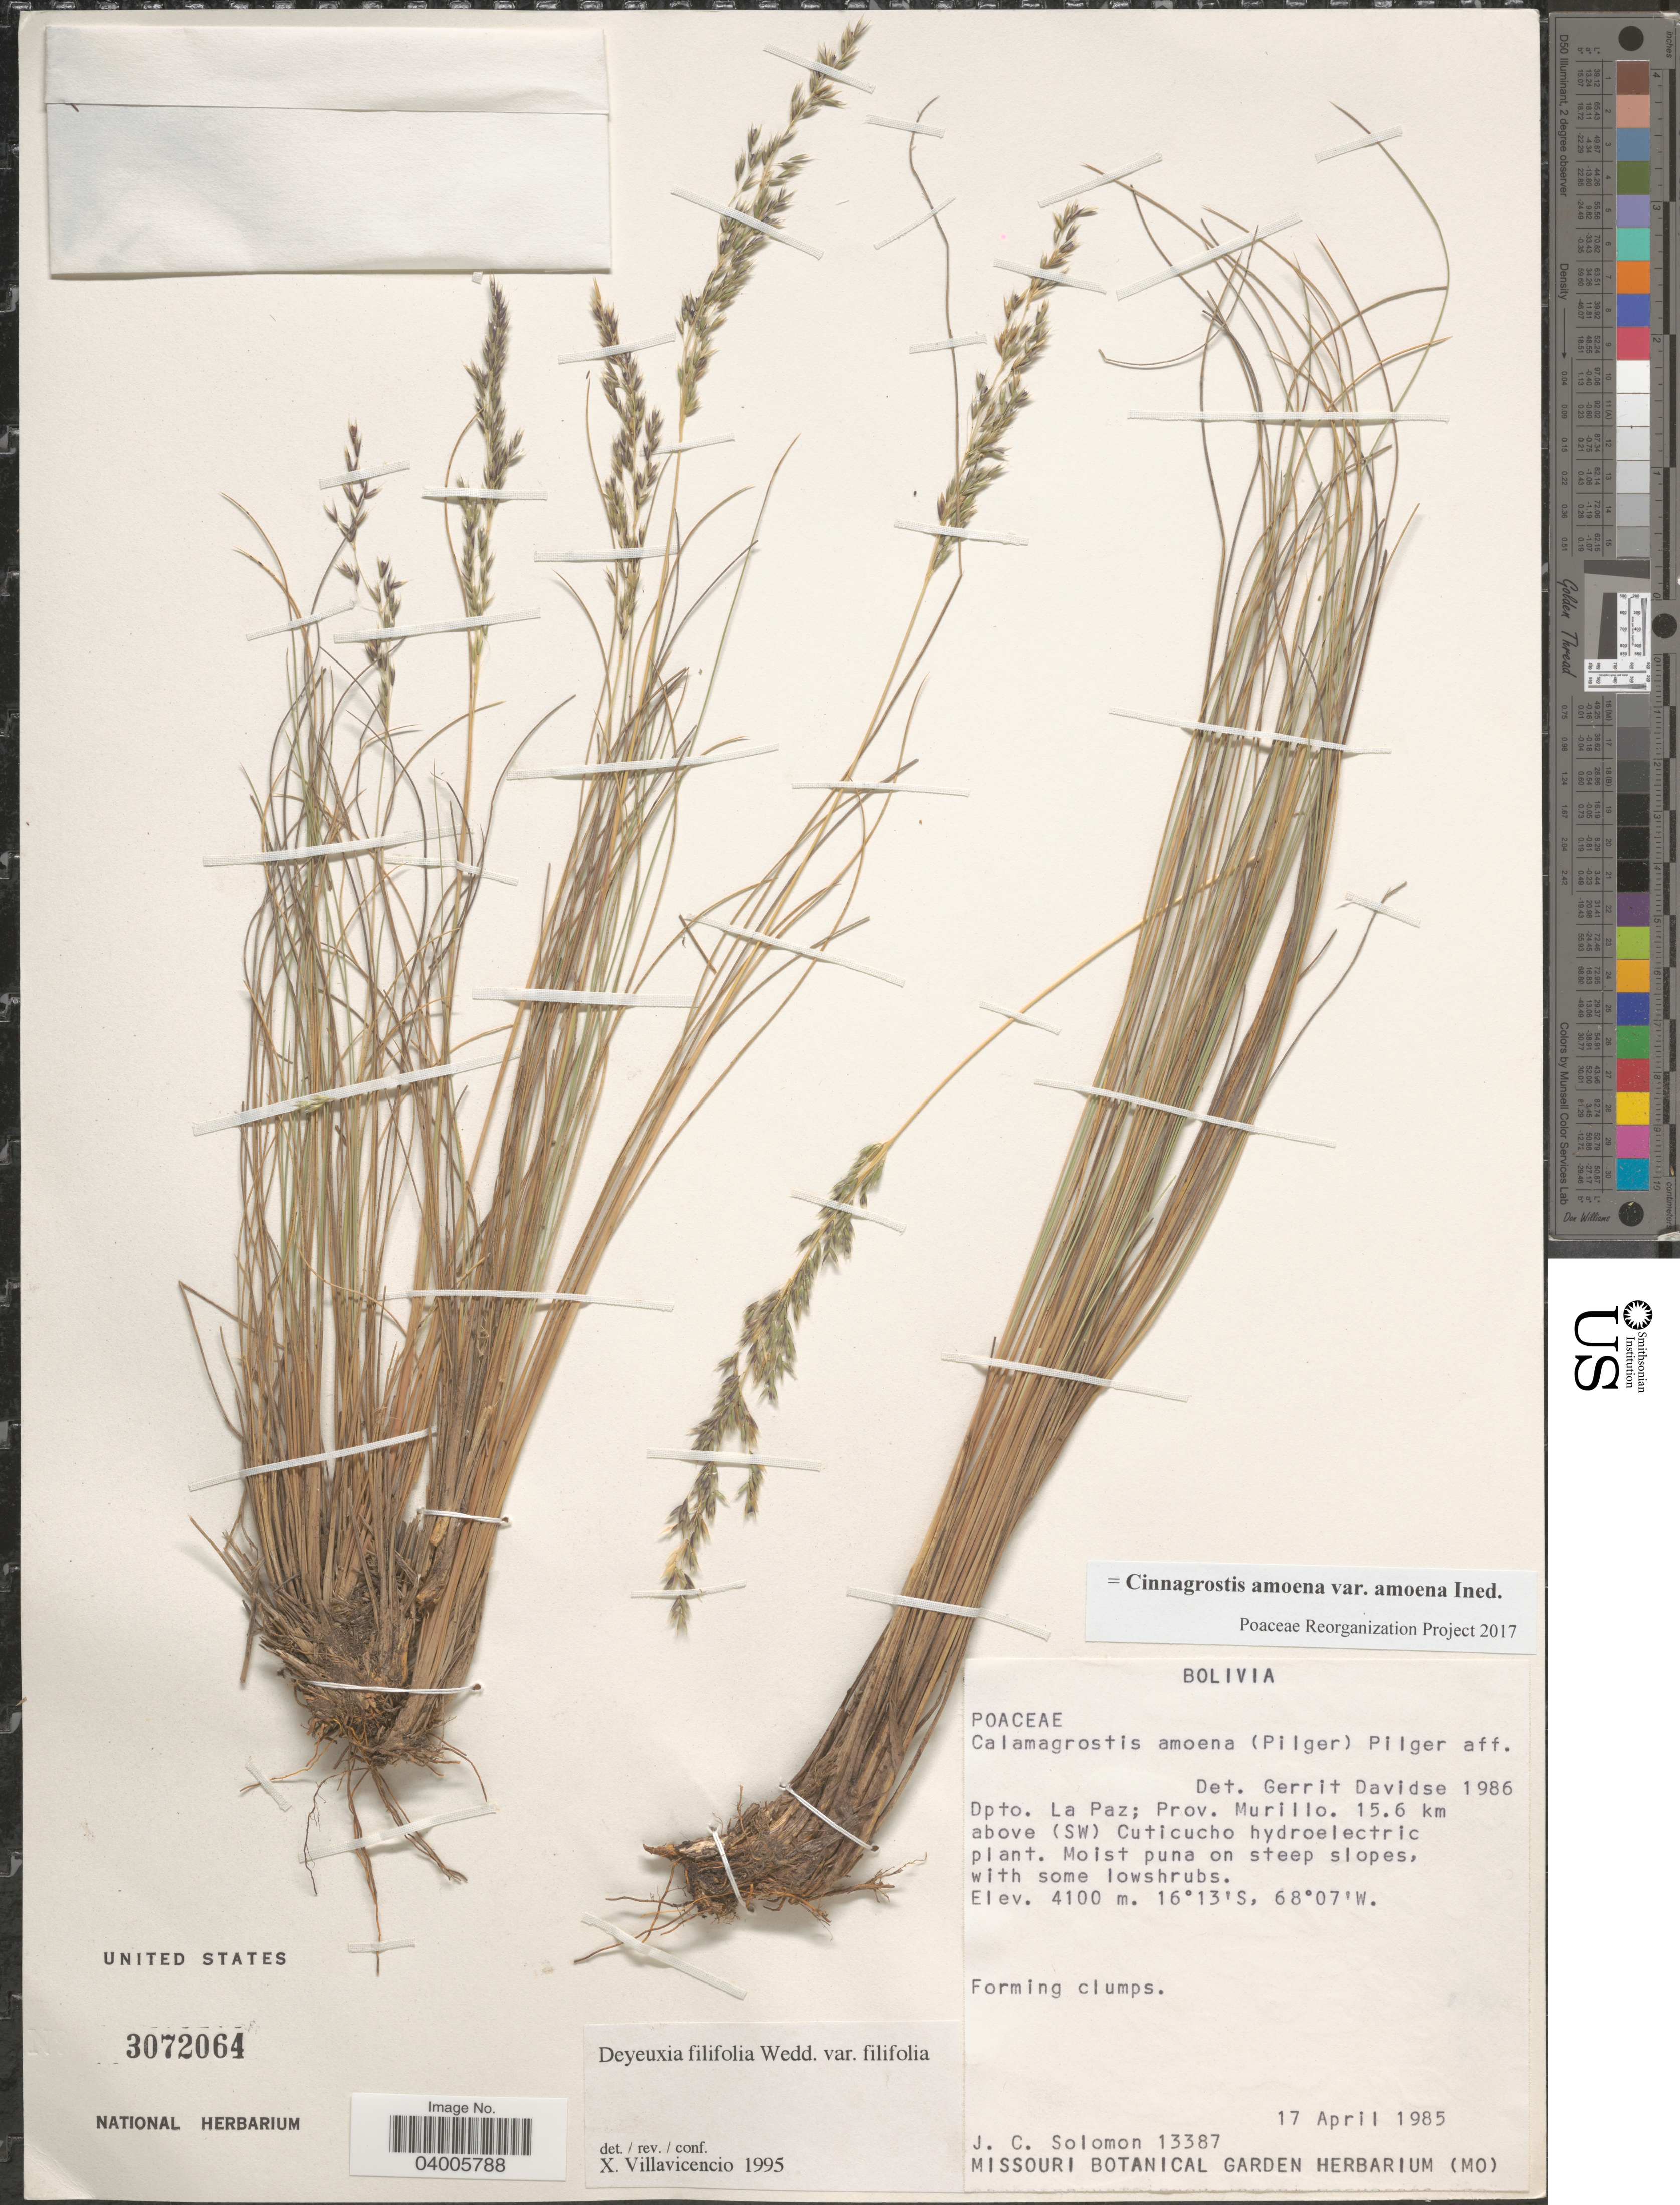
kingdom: Plantae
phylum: Tracheophyta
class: Liliopsida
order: Poales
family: Poaceae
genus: Cinnagrostis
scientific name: Cinnagrostis filifolia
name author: (Wedd.) P.M. Peterson et al.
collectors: J. C. Solomon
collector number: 13387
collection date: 1985-04-17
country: Bolivia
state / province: La Paz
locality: Dpto. La Paz; Prov. Murillo. 15.6 km above (SW) Cuticucho hydroelectric plant.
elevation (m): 4100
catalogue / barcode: US 3072064